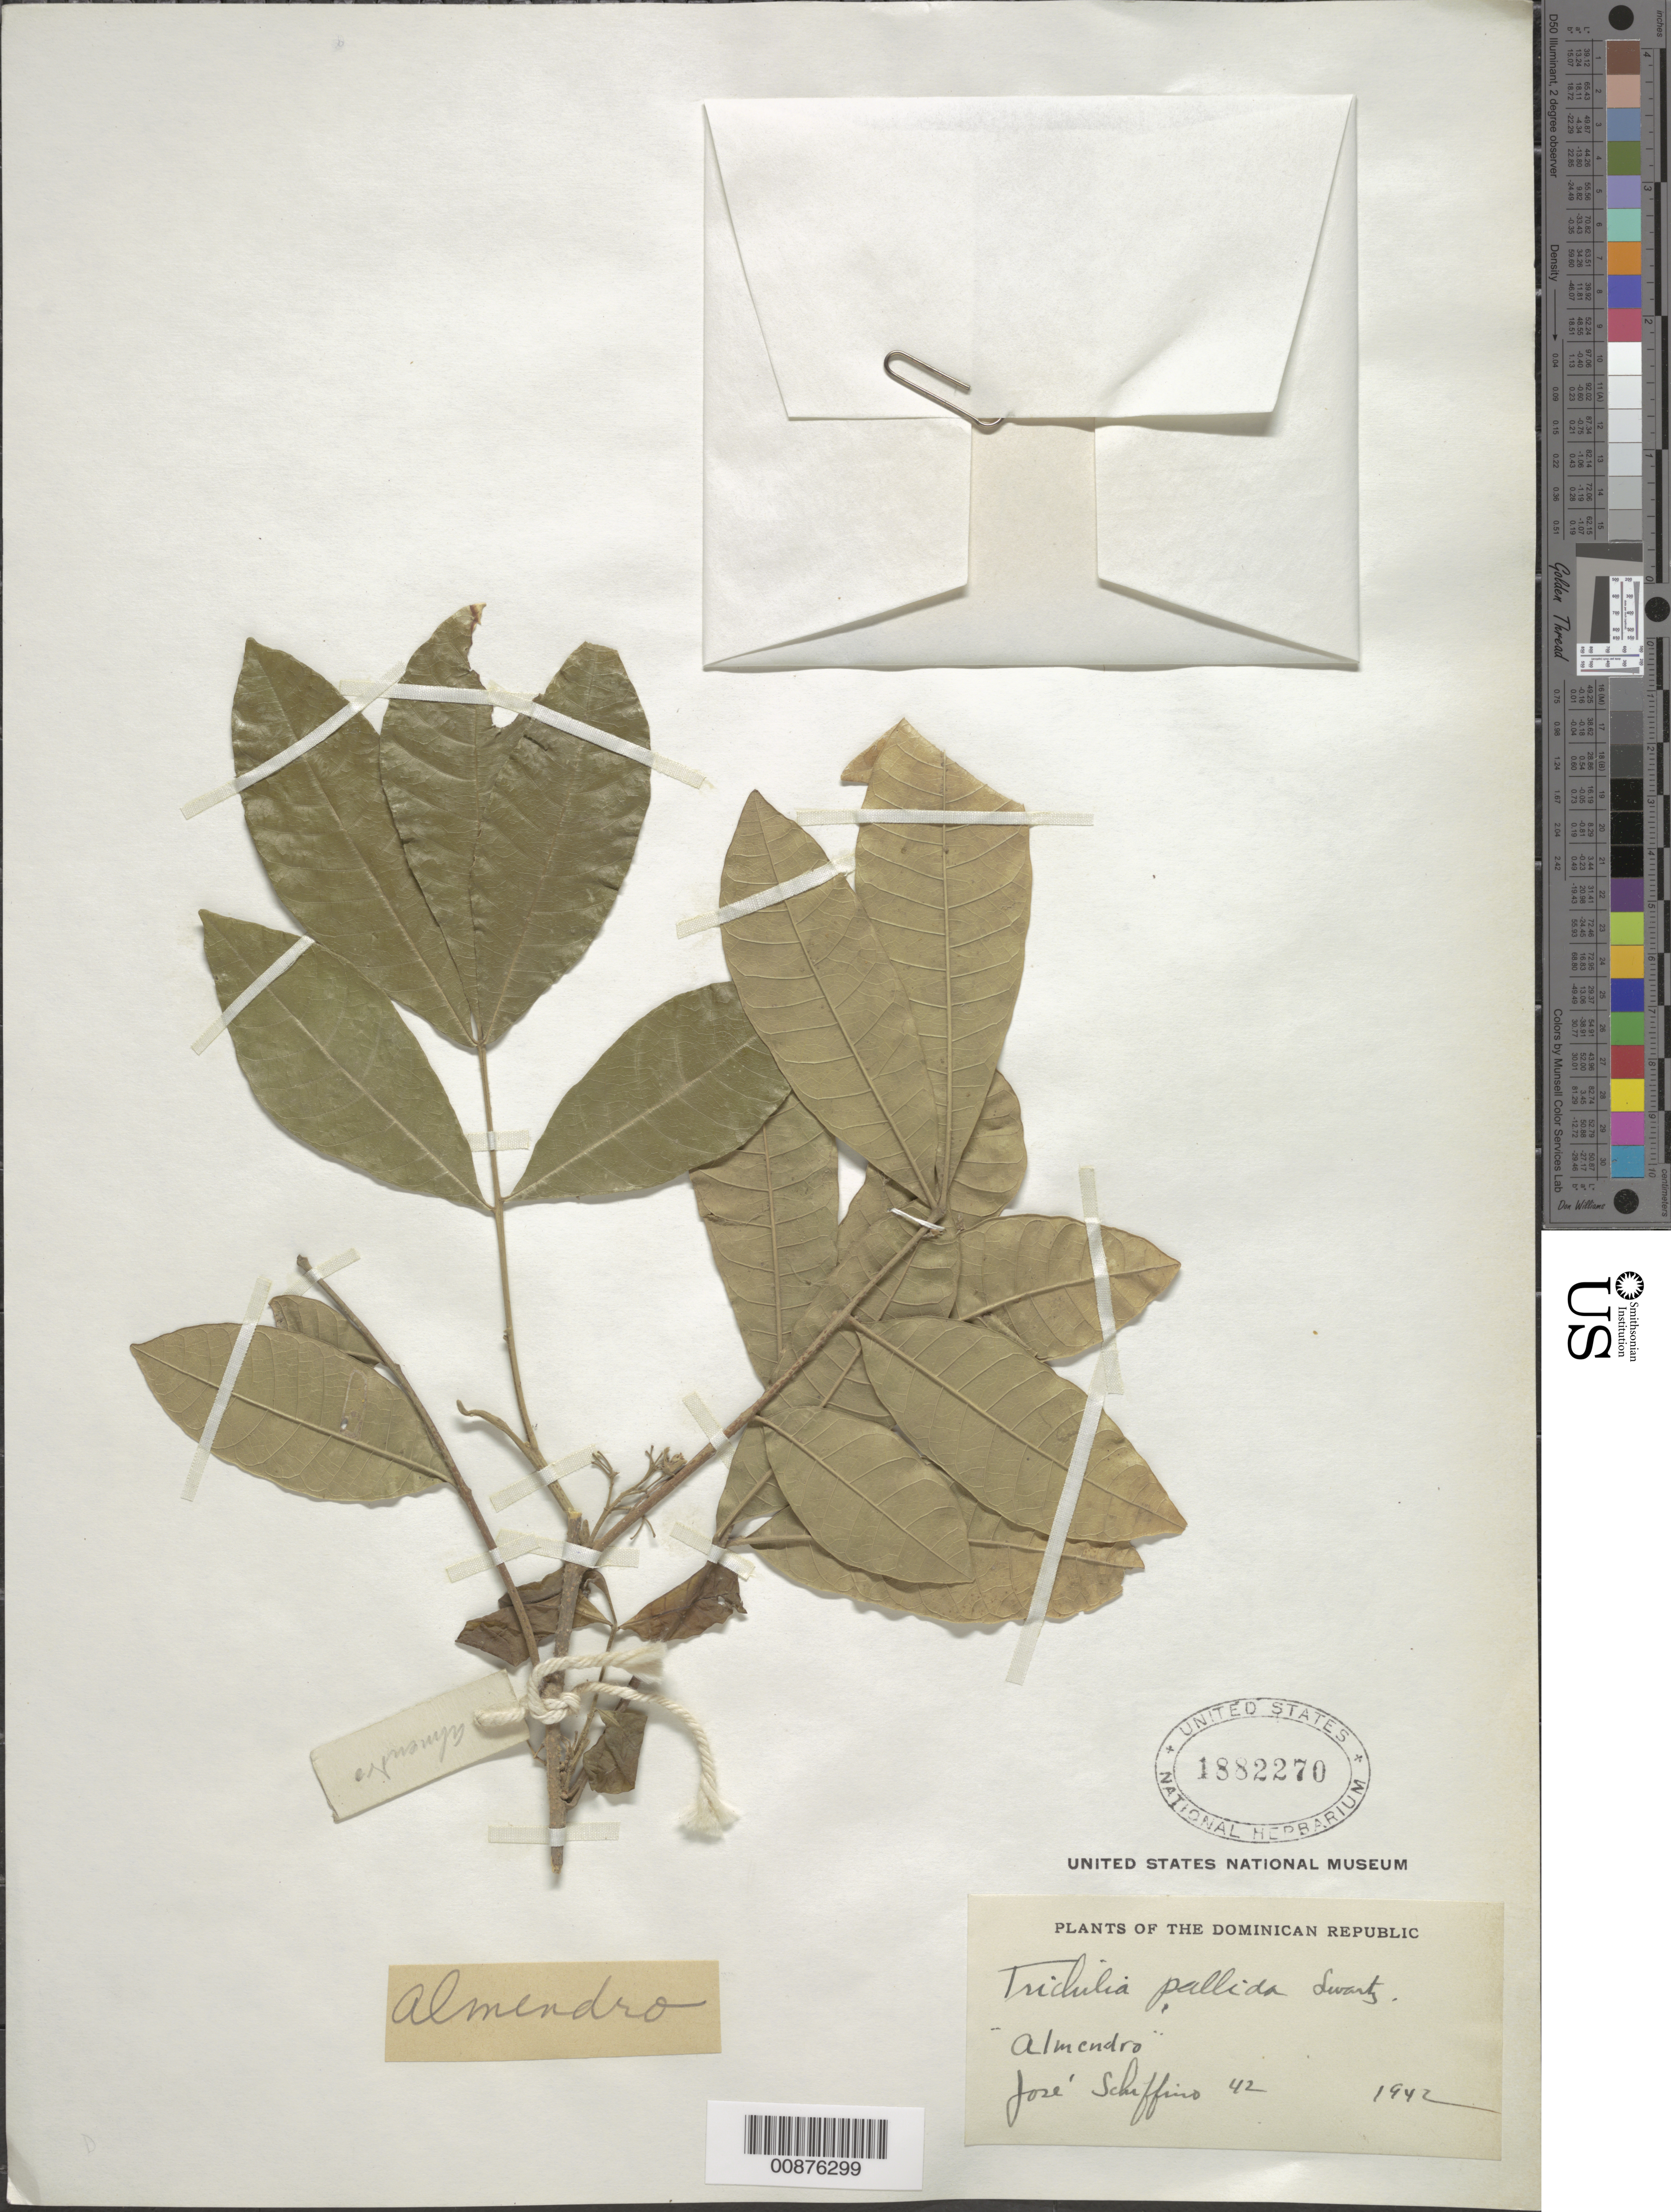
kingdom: Plantae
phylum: Tracheophyta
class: Magnoliopsida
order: Sapindales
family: Meliaceae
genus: Trichilia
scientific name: Trichilia pallida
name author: Sw.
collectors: J. Schiffino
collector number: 42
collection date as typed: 1942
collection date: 1942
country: Dominican Republic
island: Hispaniola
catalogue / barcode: US 1882270